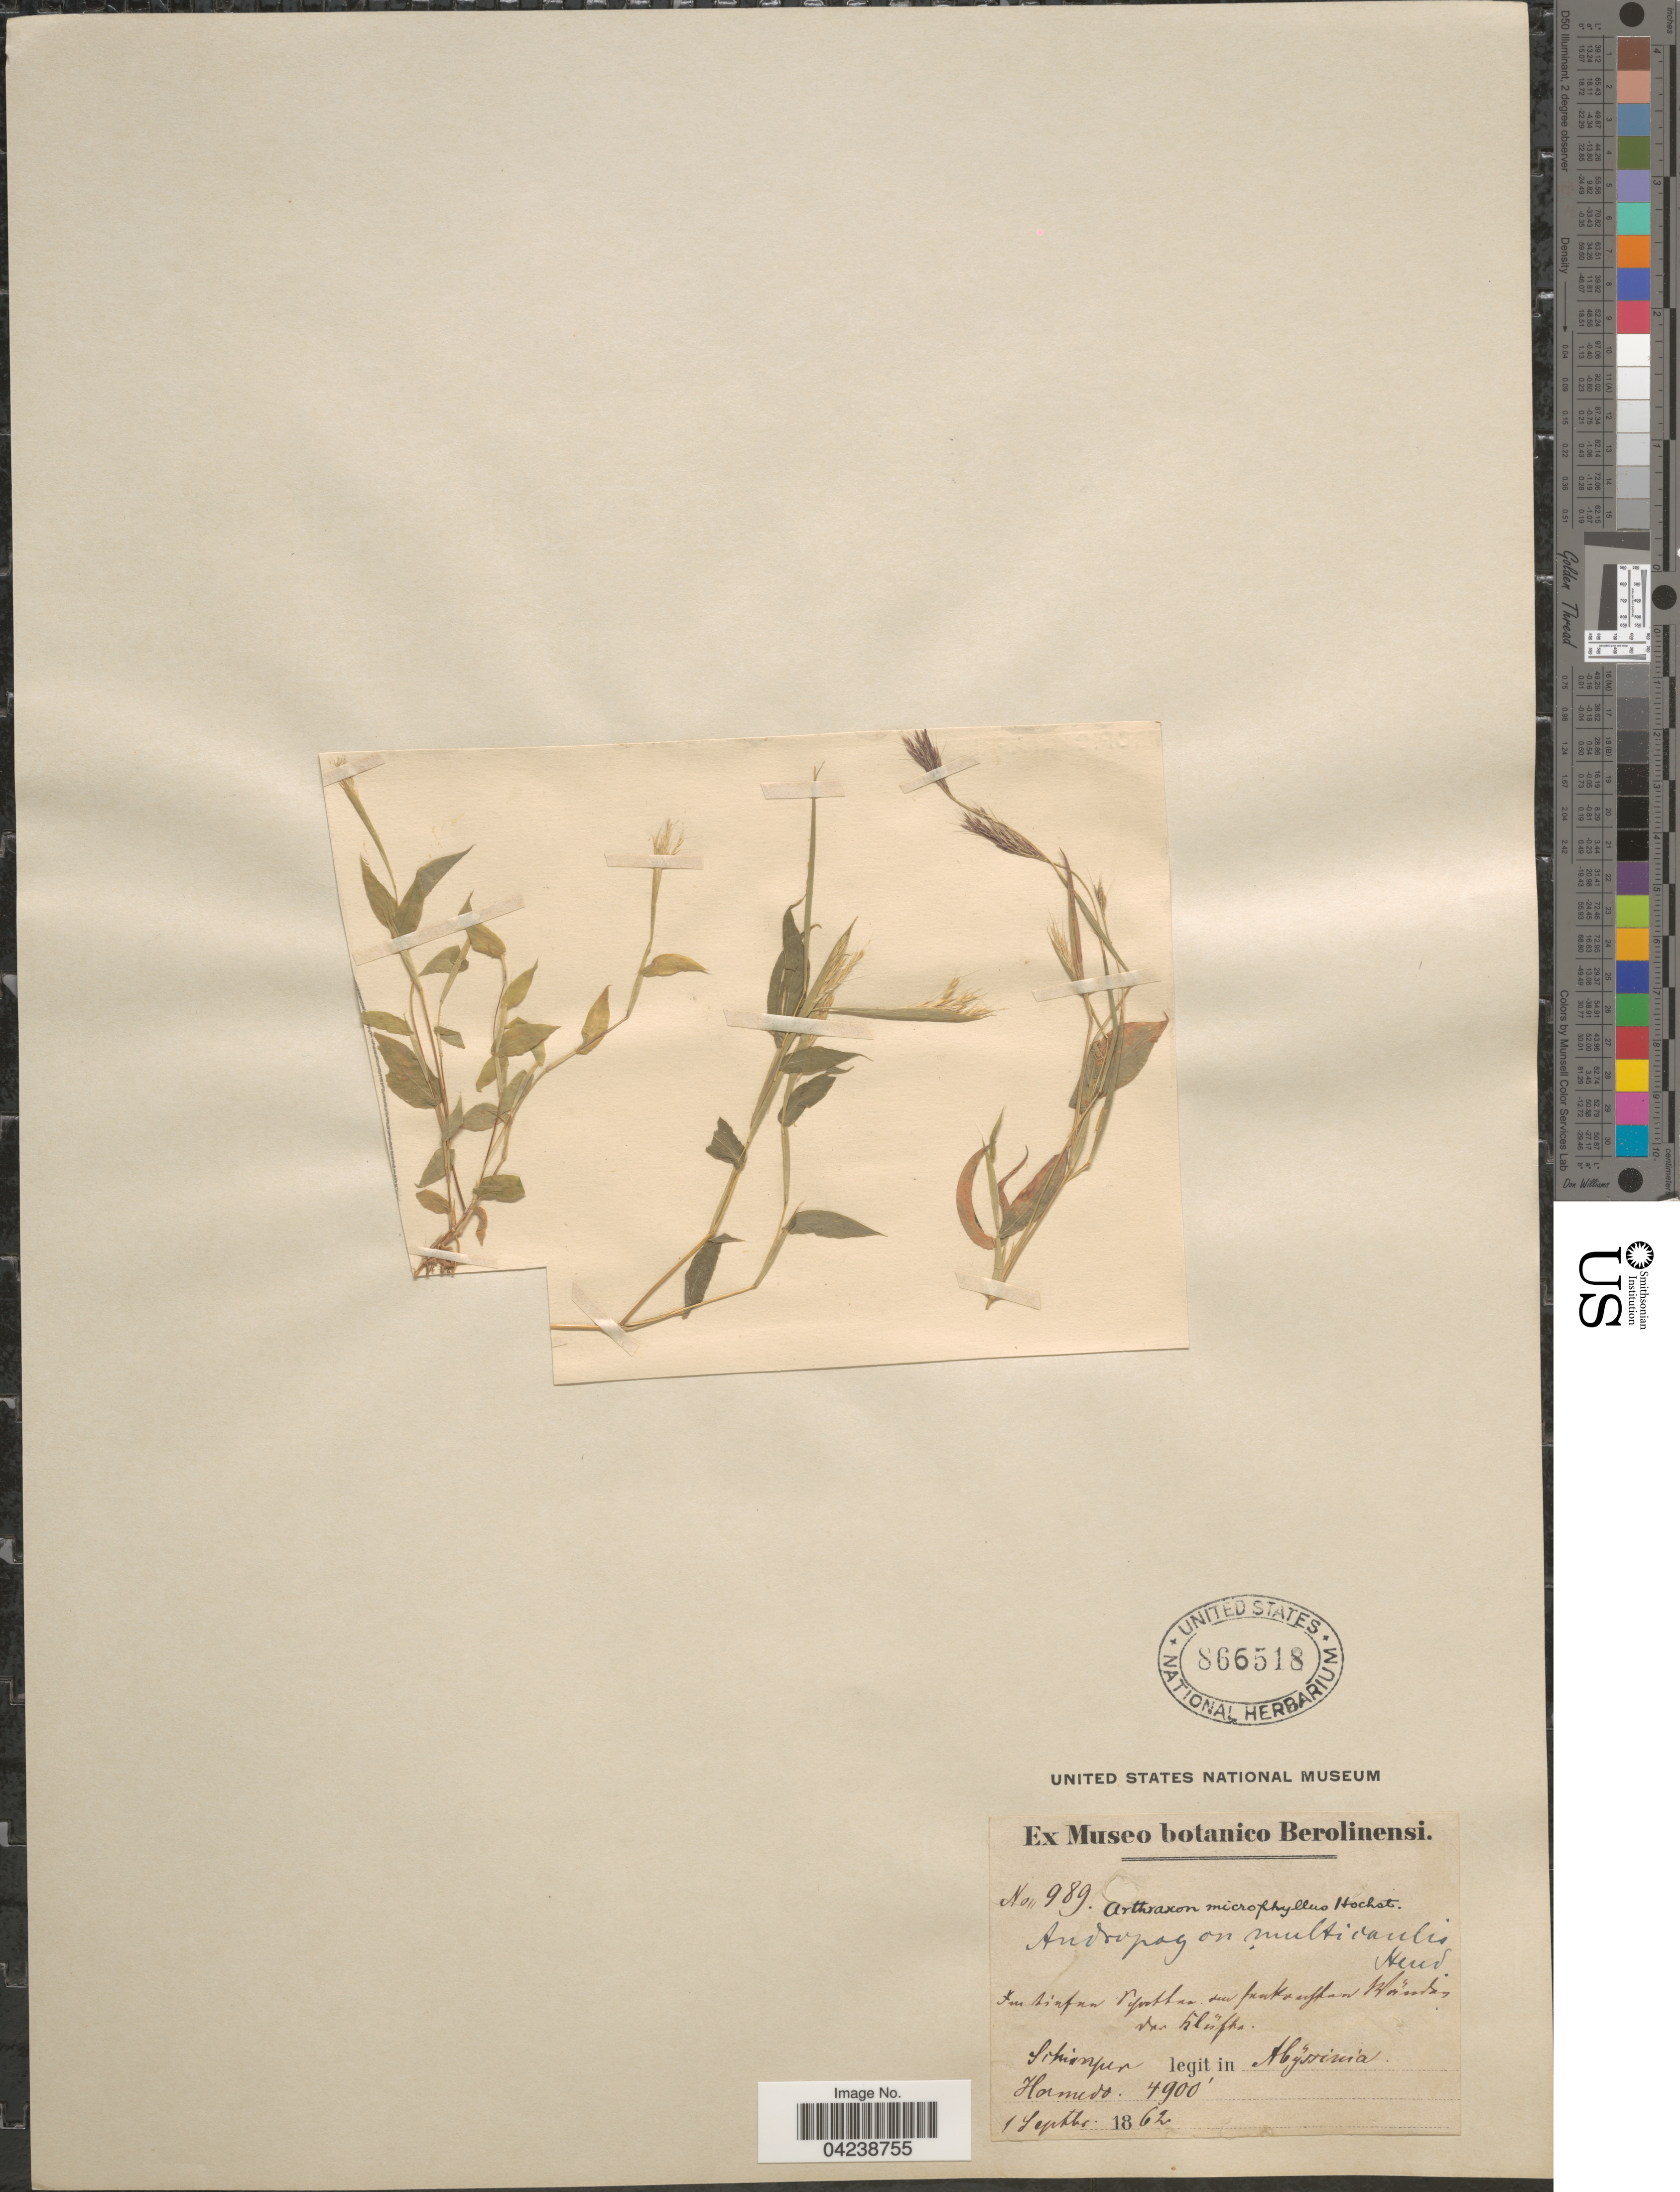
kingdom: Plantae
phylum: Tracheophyta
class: Liliopsida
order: Poales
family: Poaceae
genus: Arthraxon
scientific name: Arthraxon lancifolius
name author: (Trin.) Hochst.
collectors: -. Schimper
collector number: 989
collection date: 1862-09-01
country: Ethiopia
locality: Im sinfun tyuttan suv frakasythan Qandn car Lufha. [interpreted] Abyssinia. Hamedo.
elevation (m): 1494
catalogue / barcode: US 866518